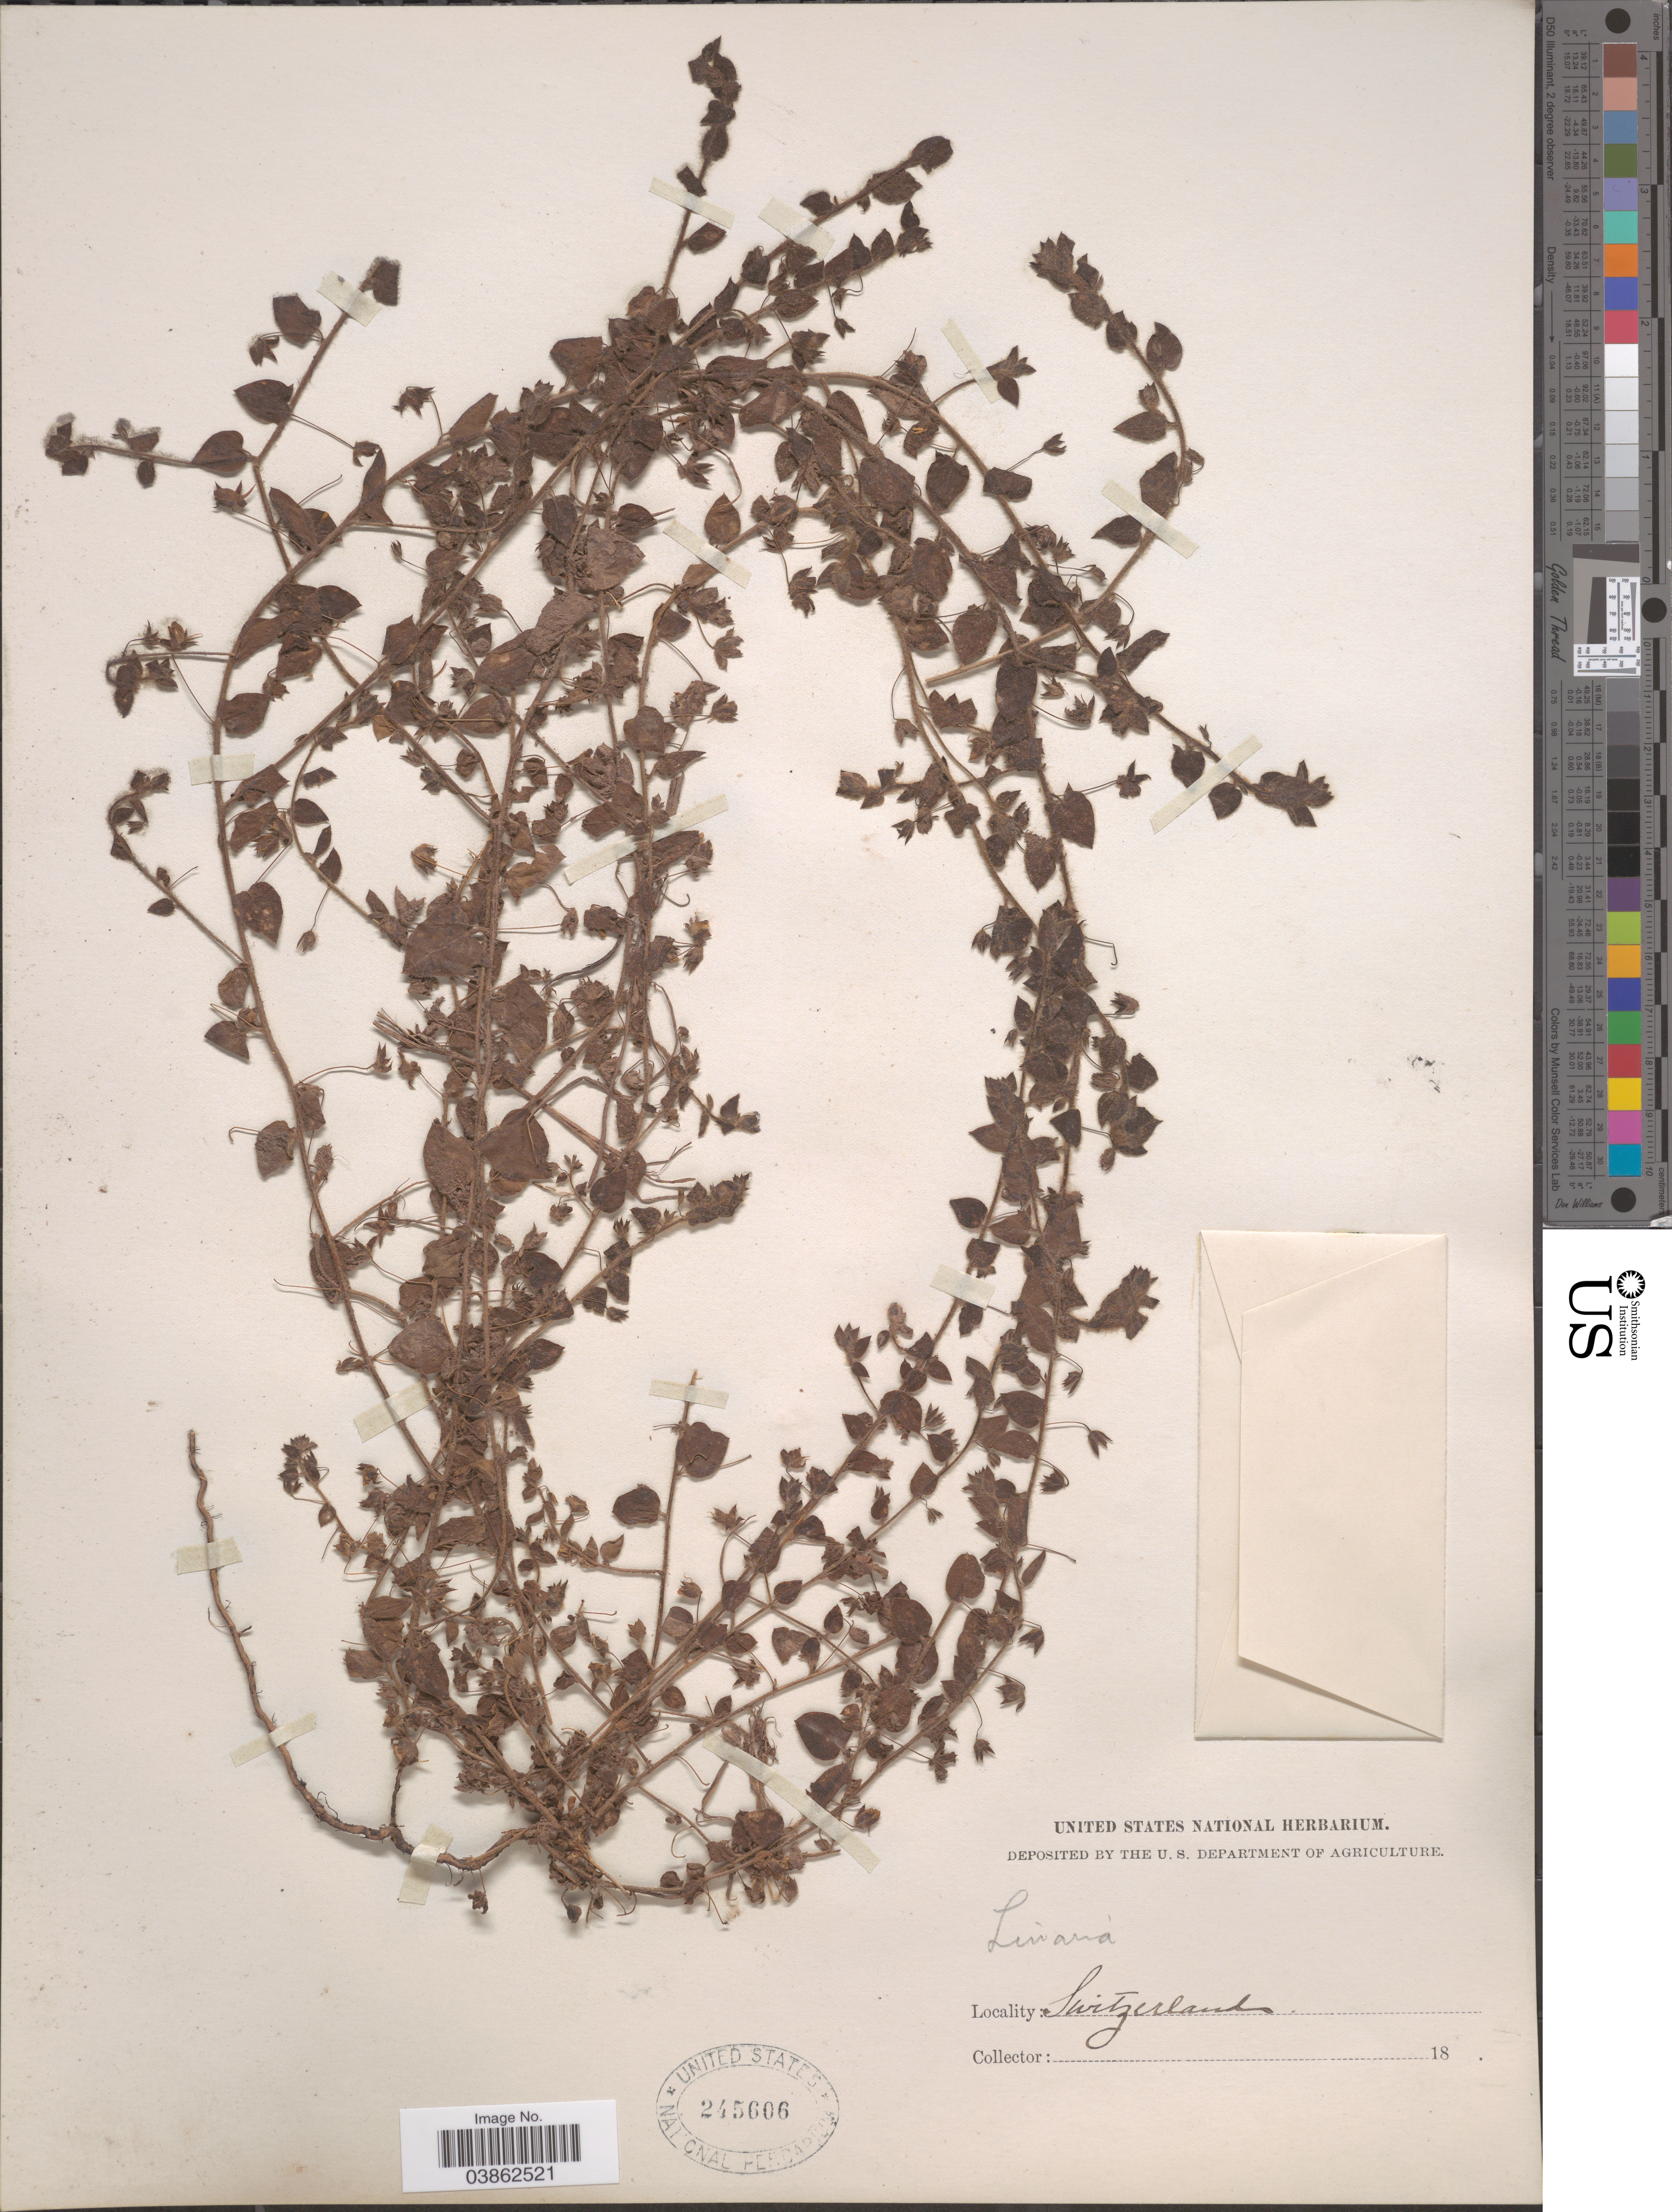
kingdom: Plantae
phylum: Tracheophyta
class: Magnoliopsida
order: Lamiales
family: Plantaginaceae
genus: Elatinoides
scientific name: Elatinoides elatine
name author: (L.) Wettst.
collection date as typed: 18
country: Switzerland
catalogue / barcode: US 245606